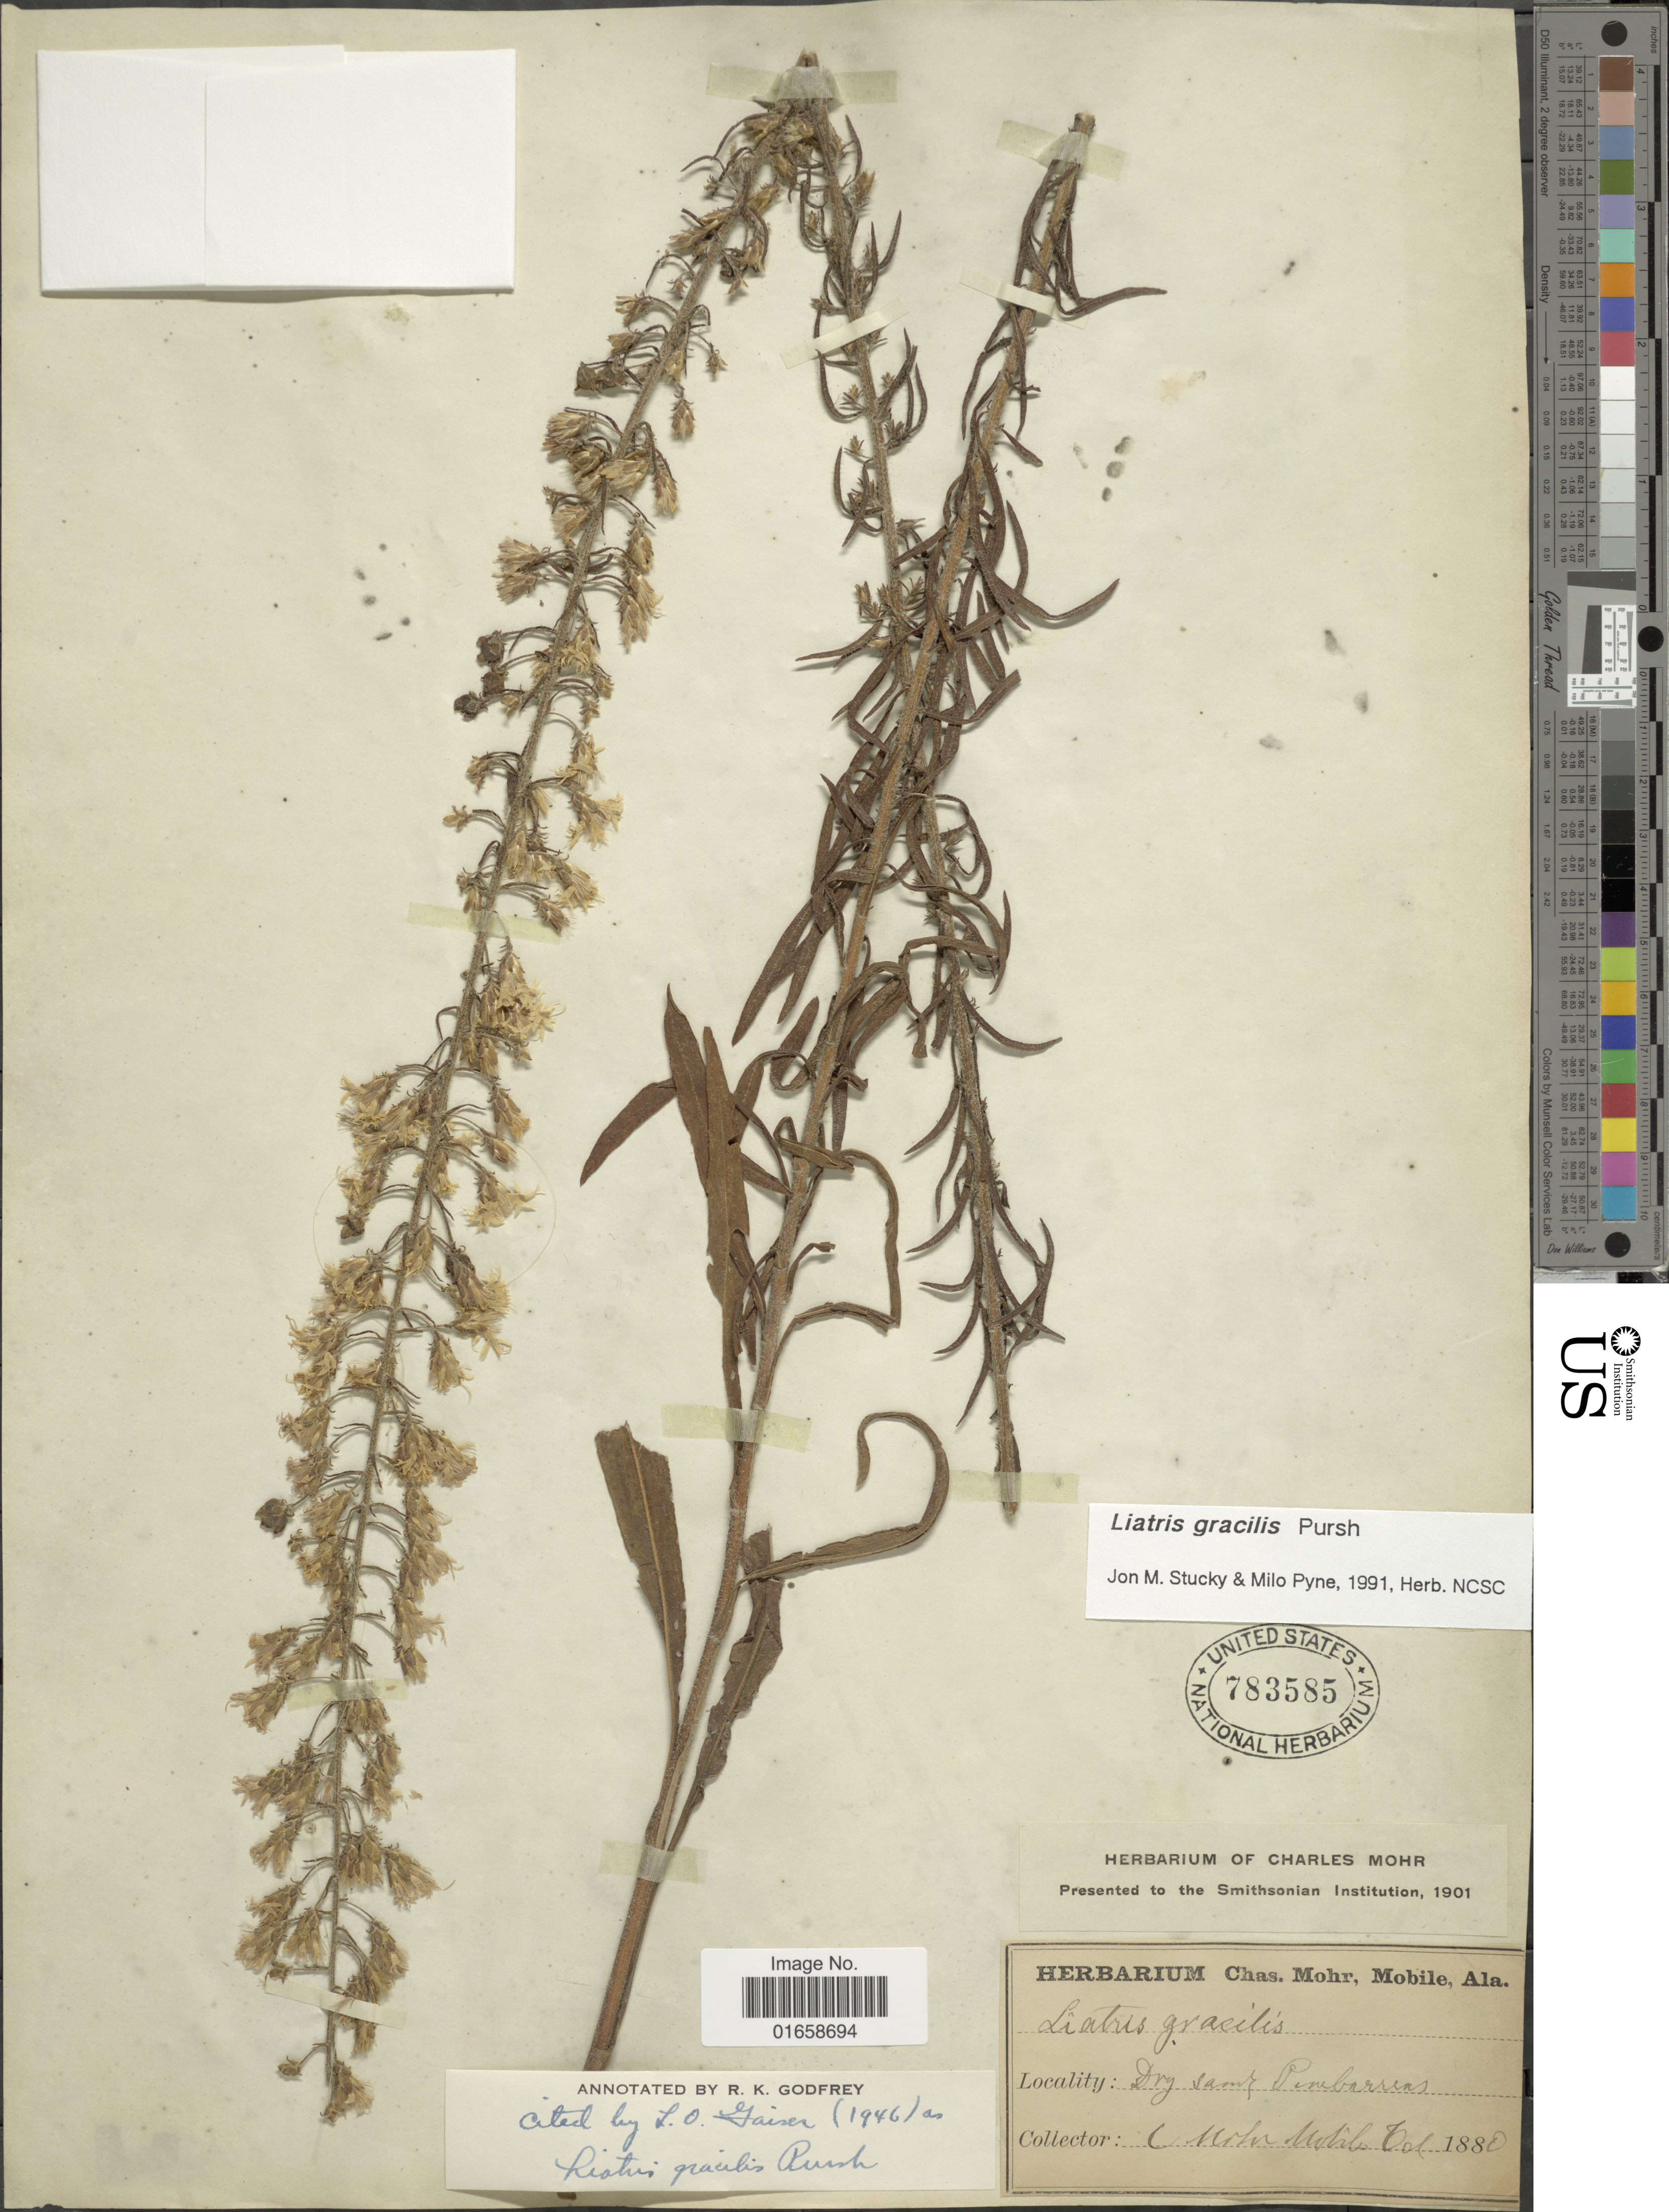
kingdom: Plantae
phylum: Tracheophyta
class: Magnoliopsida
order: Asterales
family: Asteraceae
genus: Liatris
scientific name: Liatris gracilis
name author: Pursh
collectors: C. T. Mohr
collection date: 1880-10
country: United States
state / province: Alabama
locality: Mobil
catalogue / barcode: US 783585